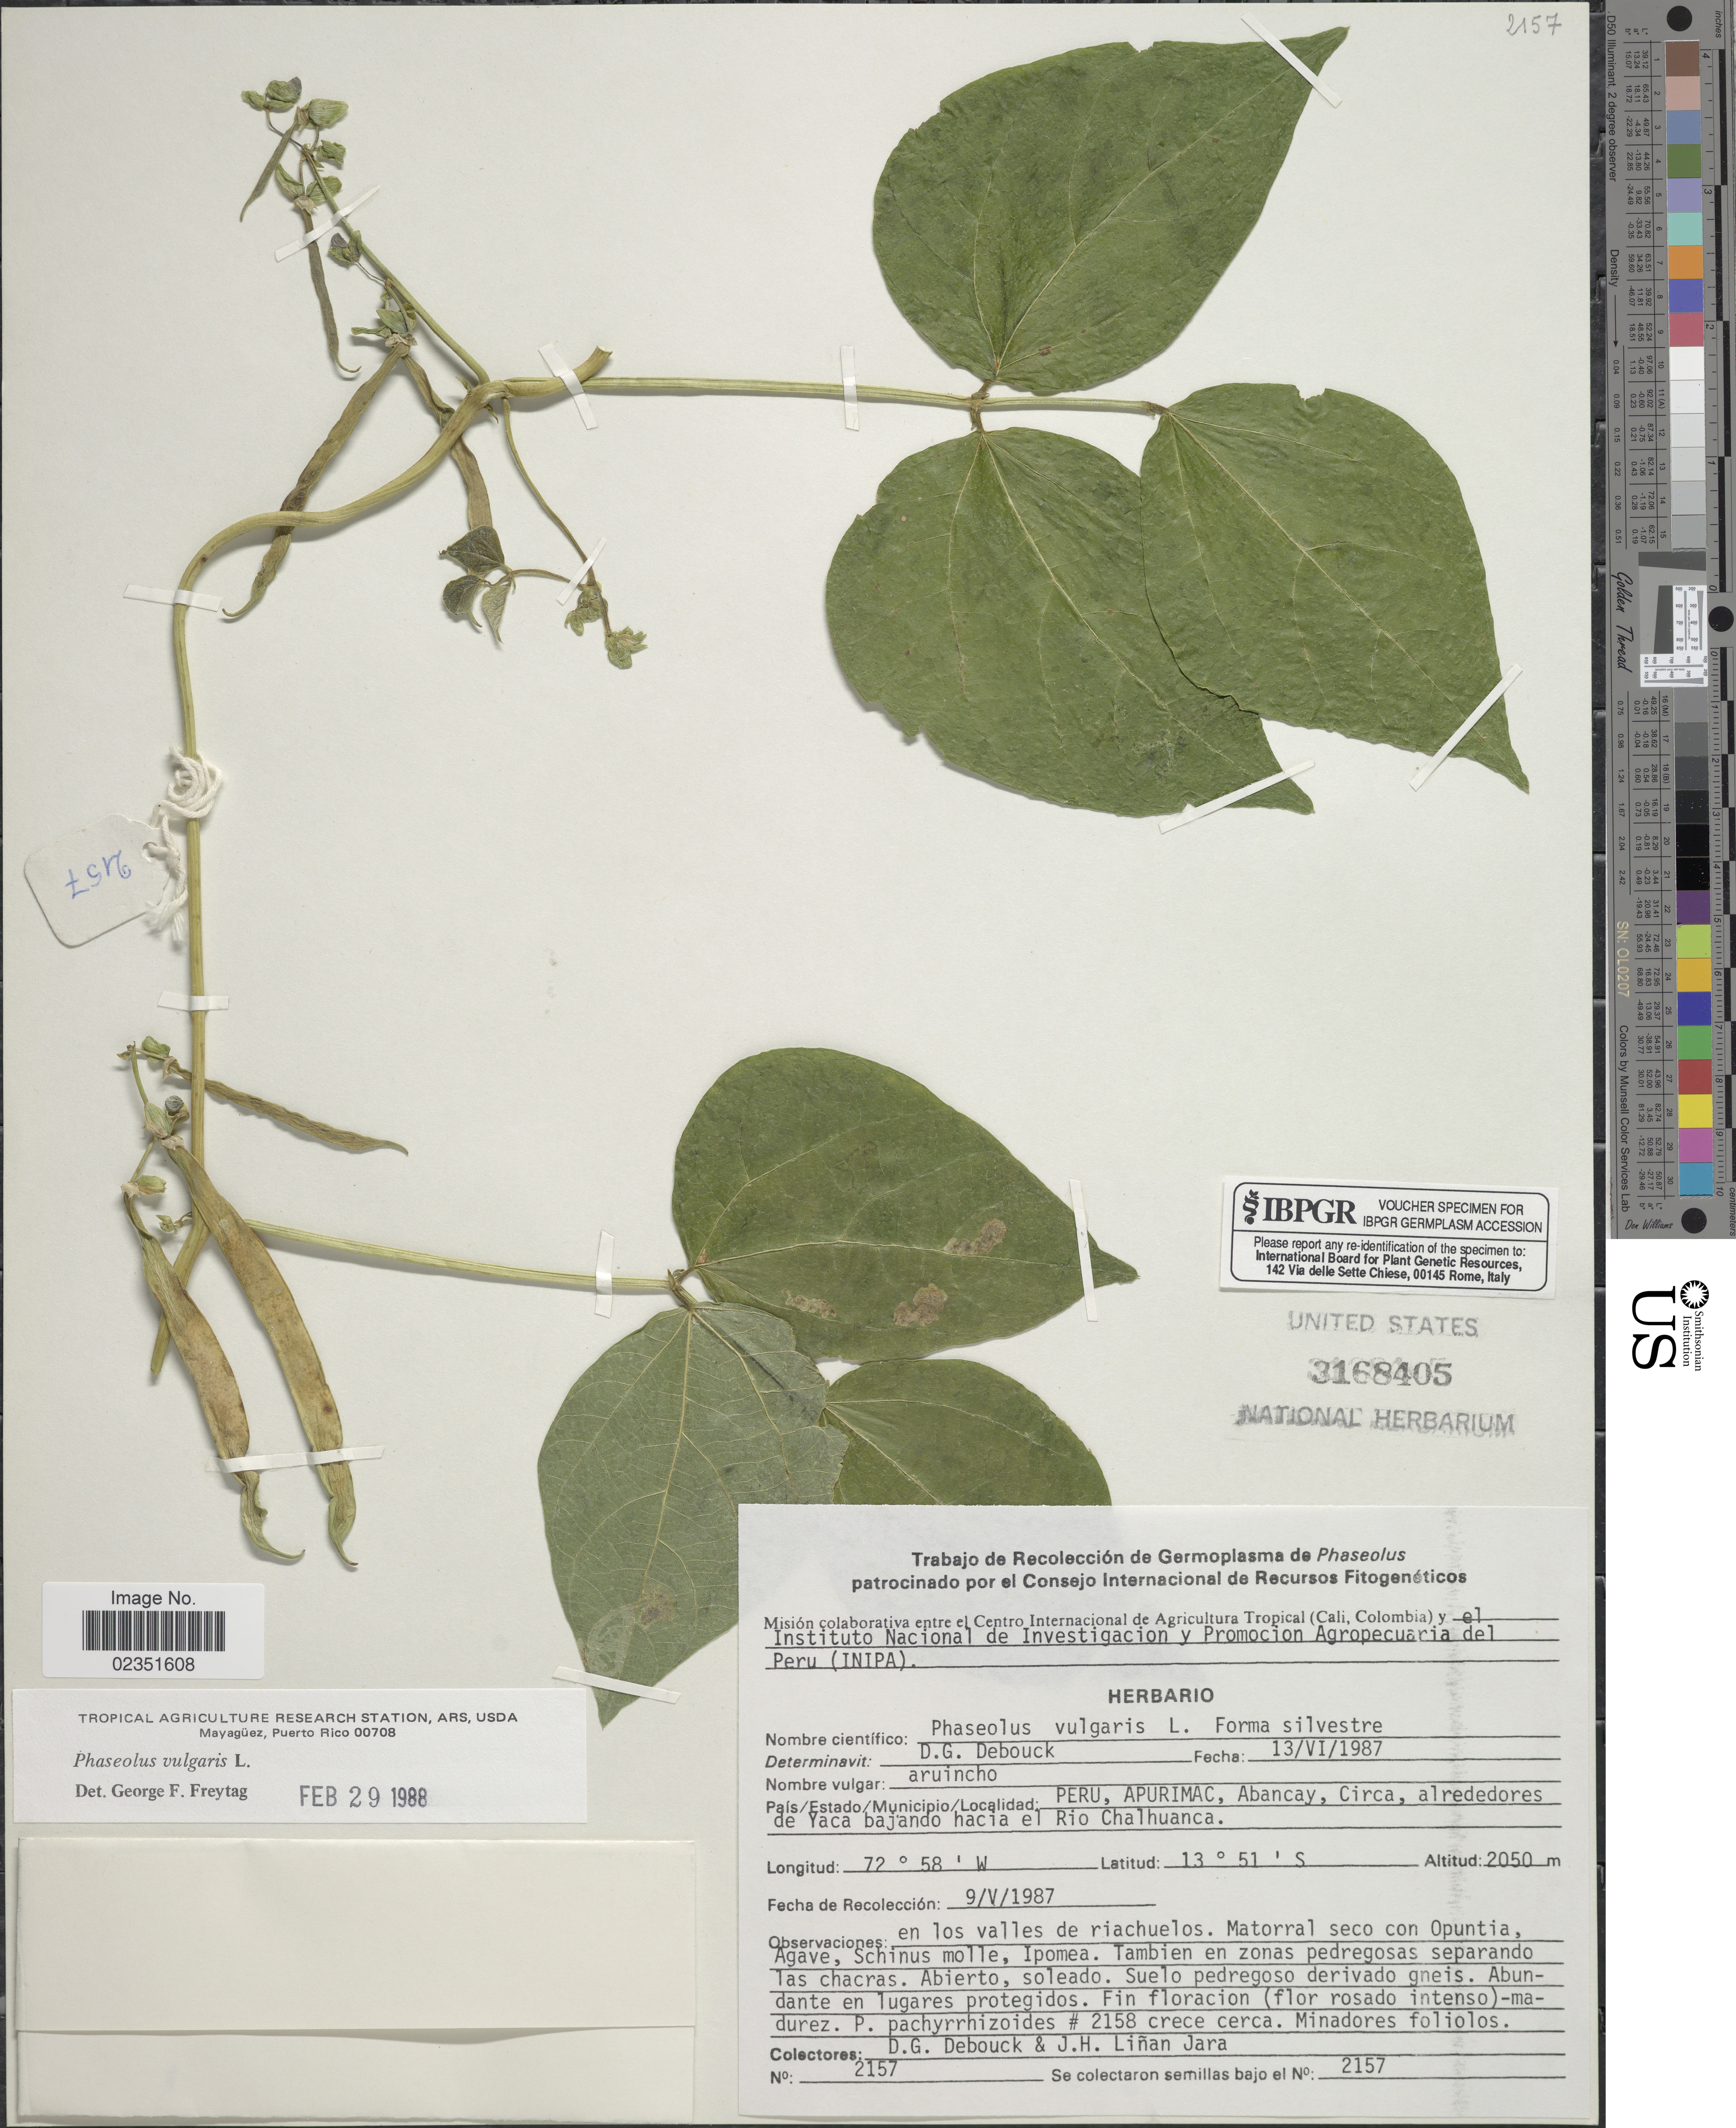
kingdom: Plantae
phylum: Tracheophyta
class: Magnoliopsida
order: Fabales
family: Fabaceae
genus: Phaseolus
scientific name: Phaseolus vulgaris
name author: L.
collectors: D. Debouck & J. Liñan Jara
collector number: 2157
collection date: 1987-05-09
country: Peru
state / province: Apurímac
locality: Abancay, Circa, alrededores de Yaca bajando hacia el Rio Chalhuanca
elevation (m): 2050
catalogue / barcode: US 3168405